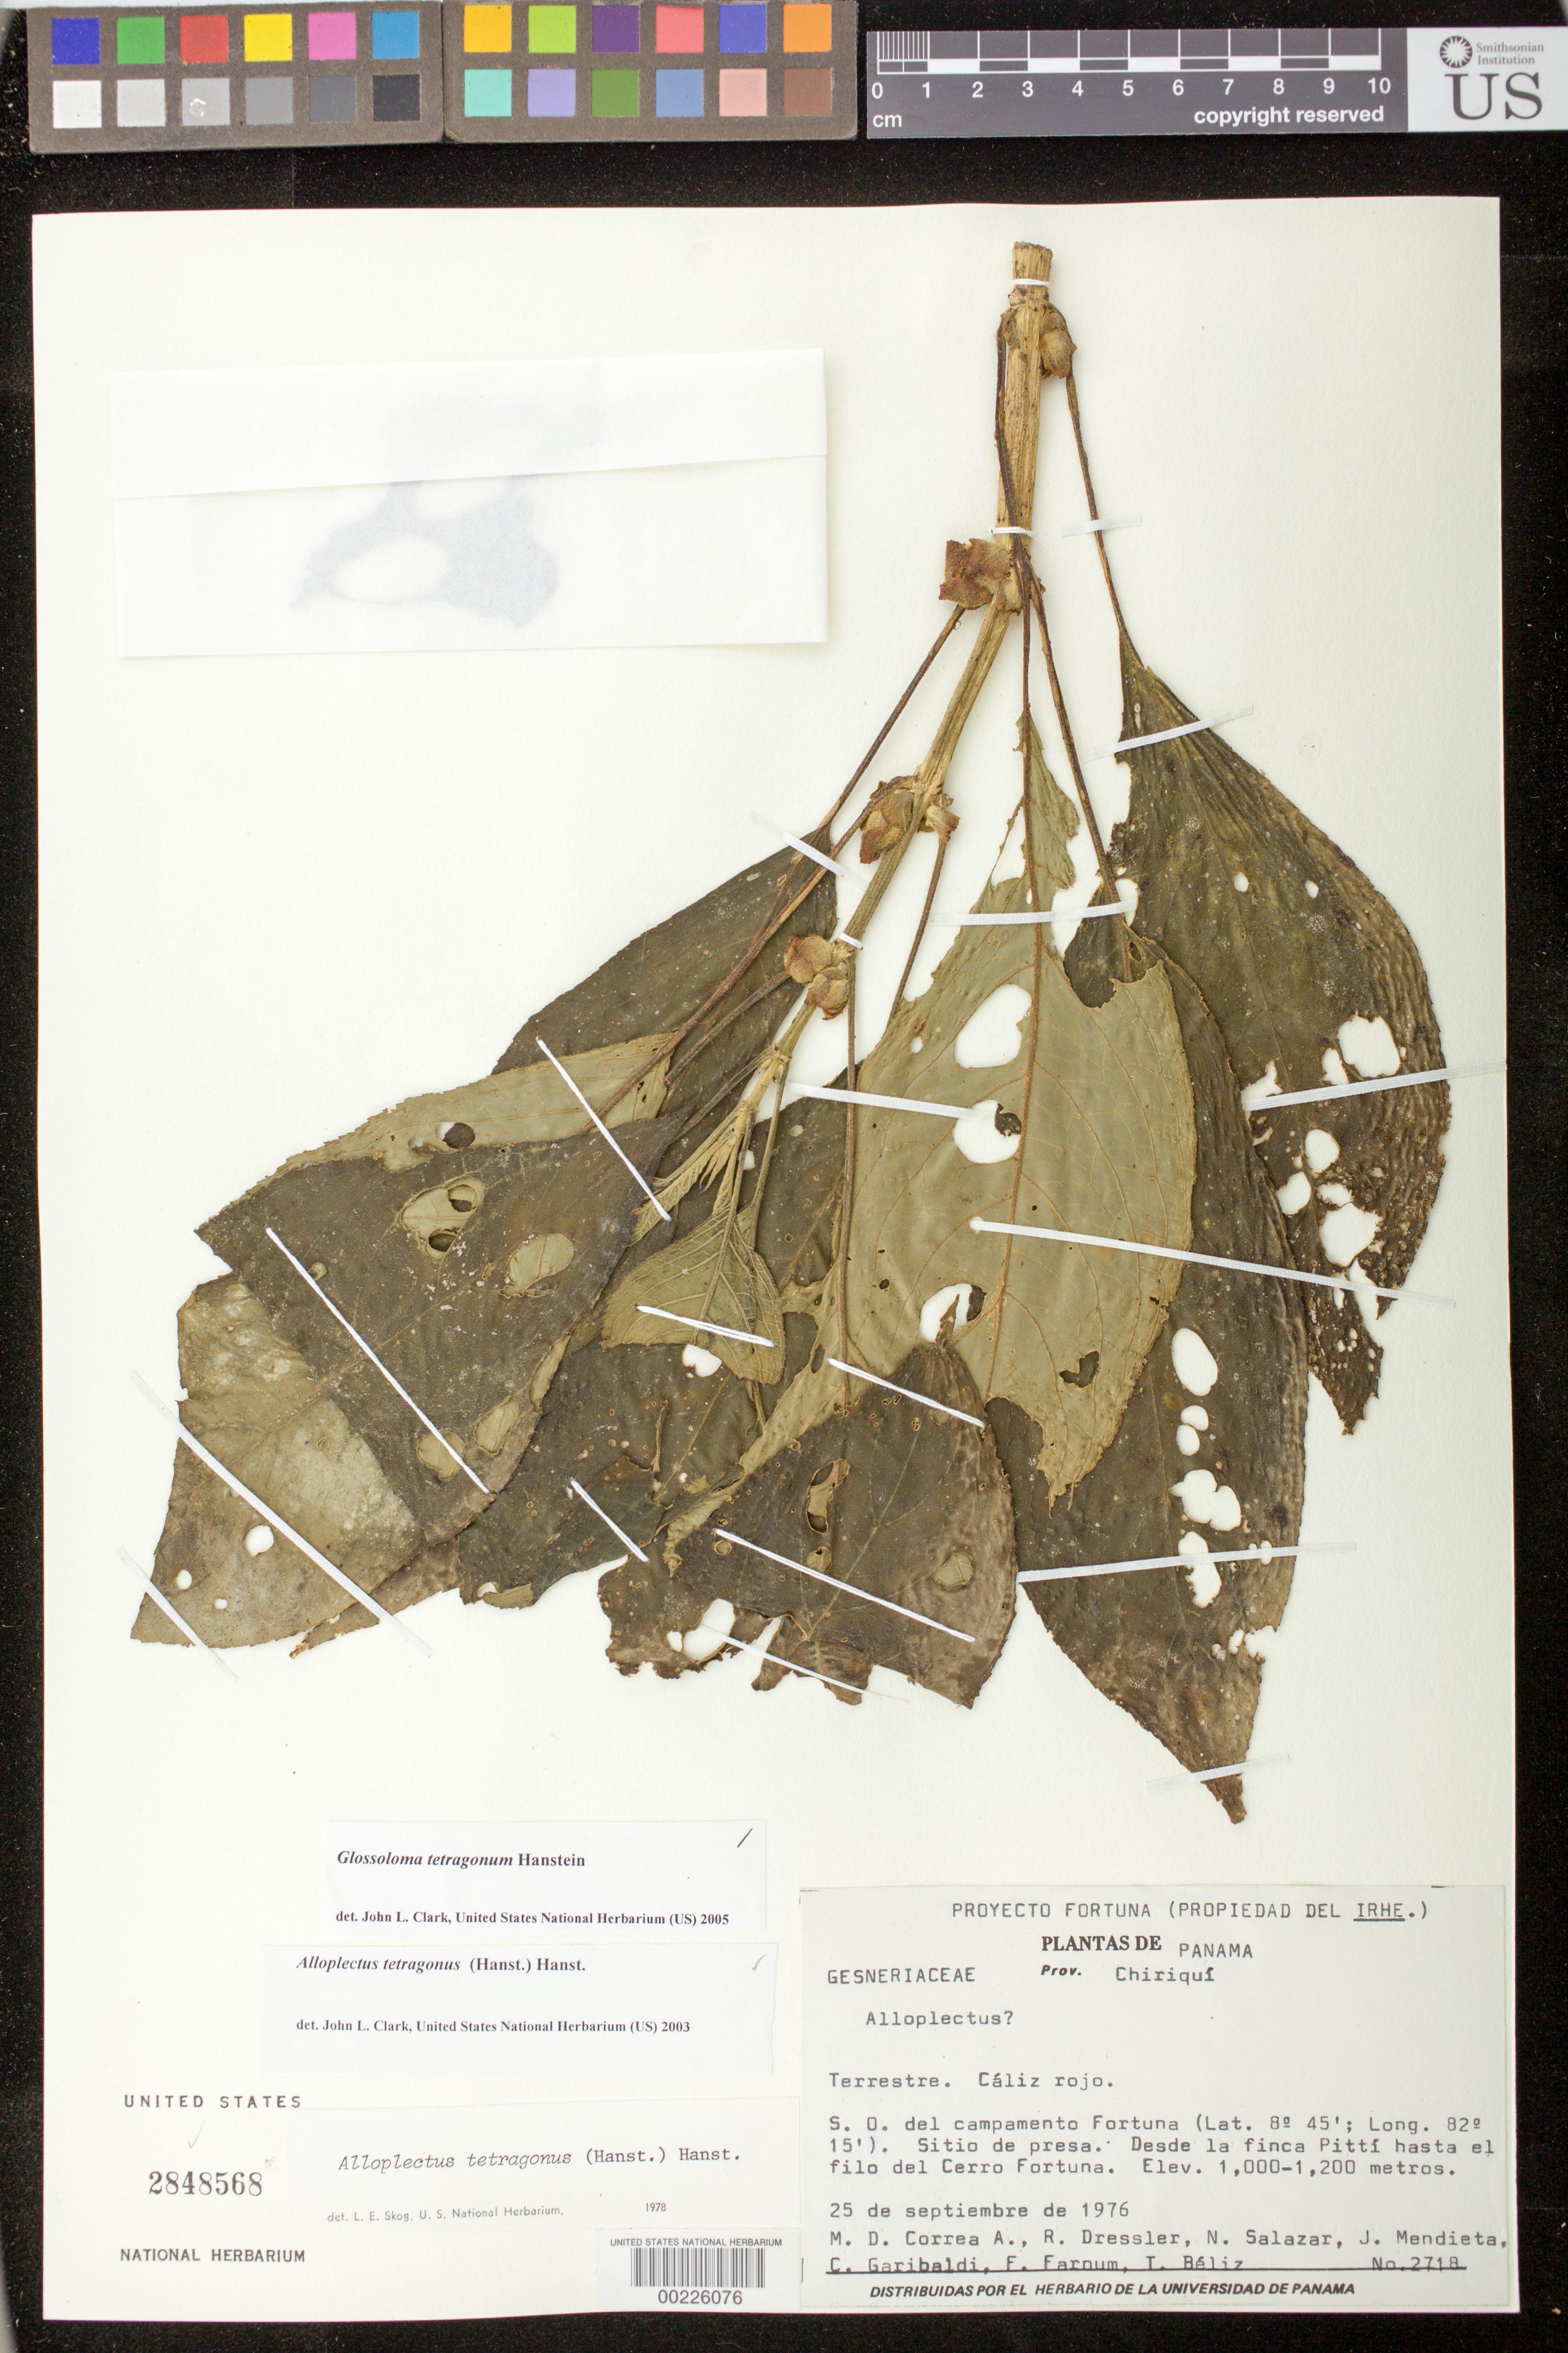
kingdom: Plantae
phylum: Tracheophyta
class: Magnoliopsida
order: Lamiales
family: Gesneriaceae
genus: Glossoloma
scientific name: Glossoloma tetragonum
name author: Hanst.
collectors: M. D. Corrêa-A. & et al.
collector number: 2718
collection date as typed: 25 Sep 1976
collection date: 1976-09-25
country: Panama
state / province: Chiriquí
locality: SW of Fortuna camp, dam site, from Finca Pitti up to Filo del Cerro Fortuna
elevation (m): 1000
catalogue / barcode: US 2848568